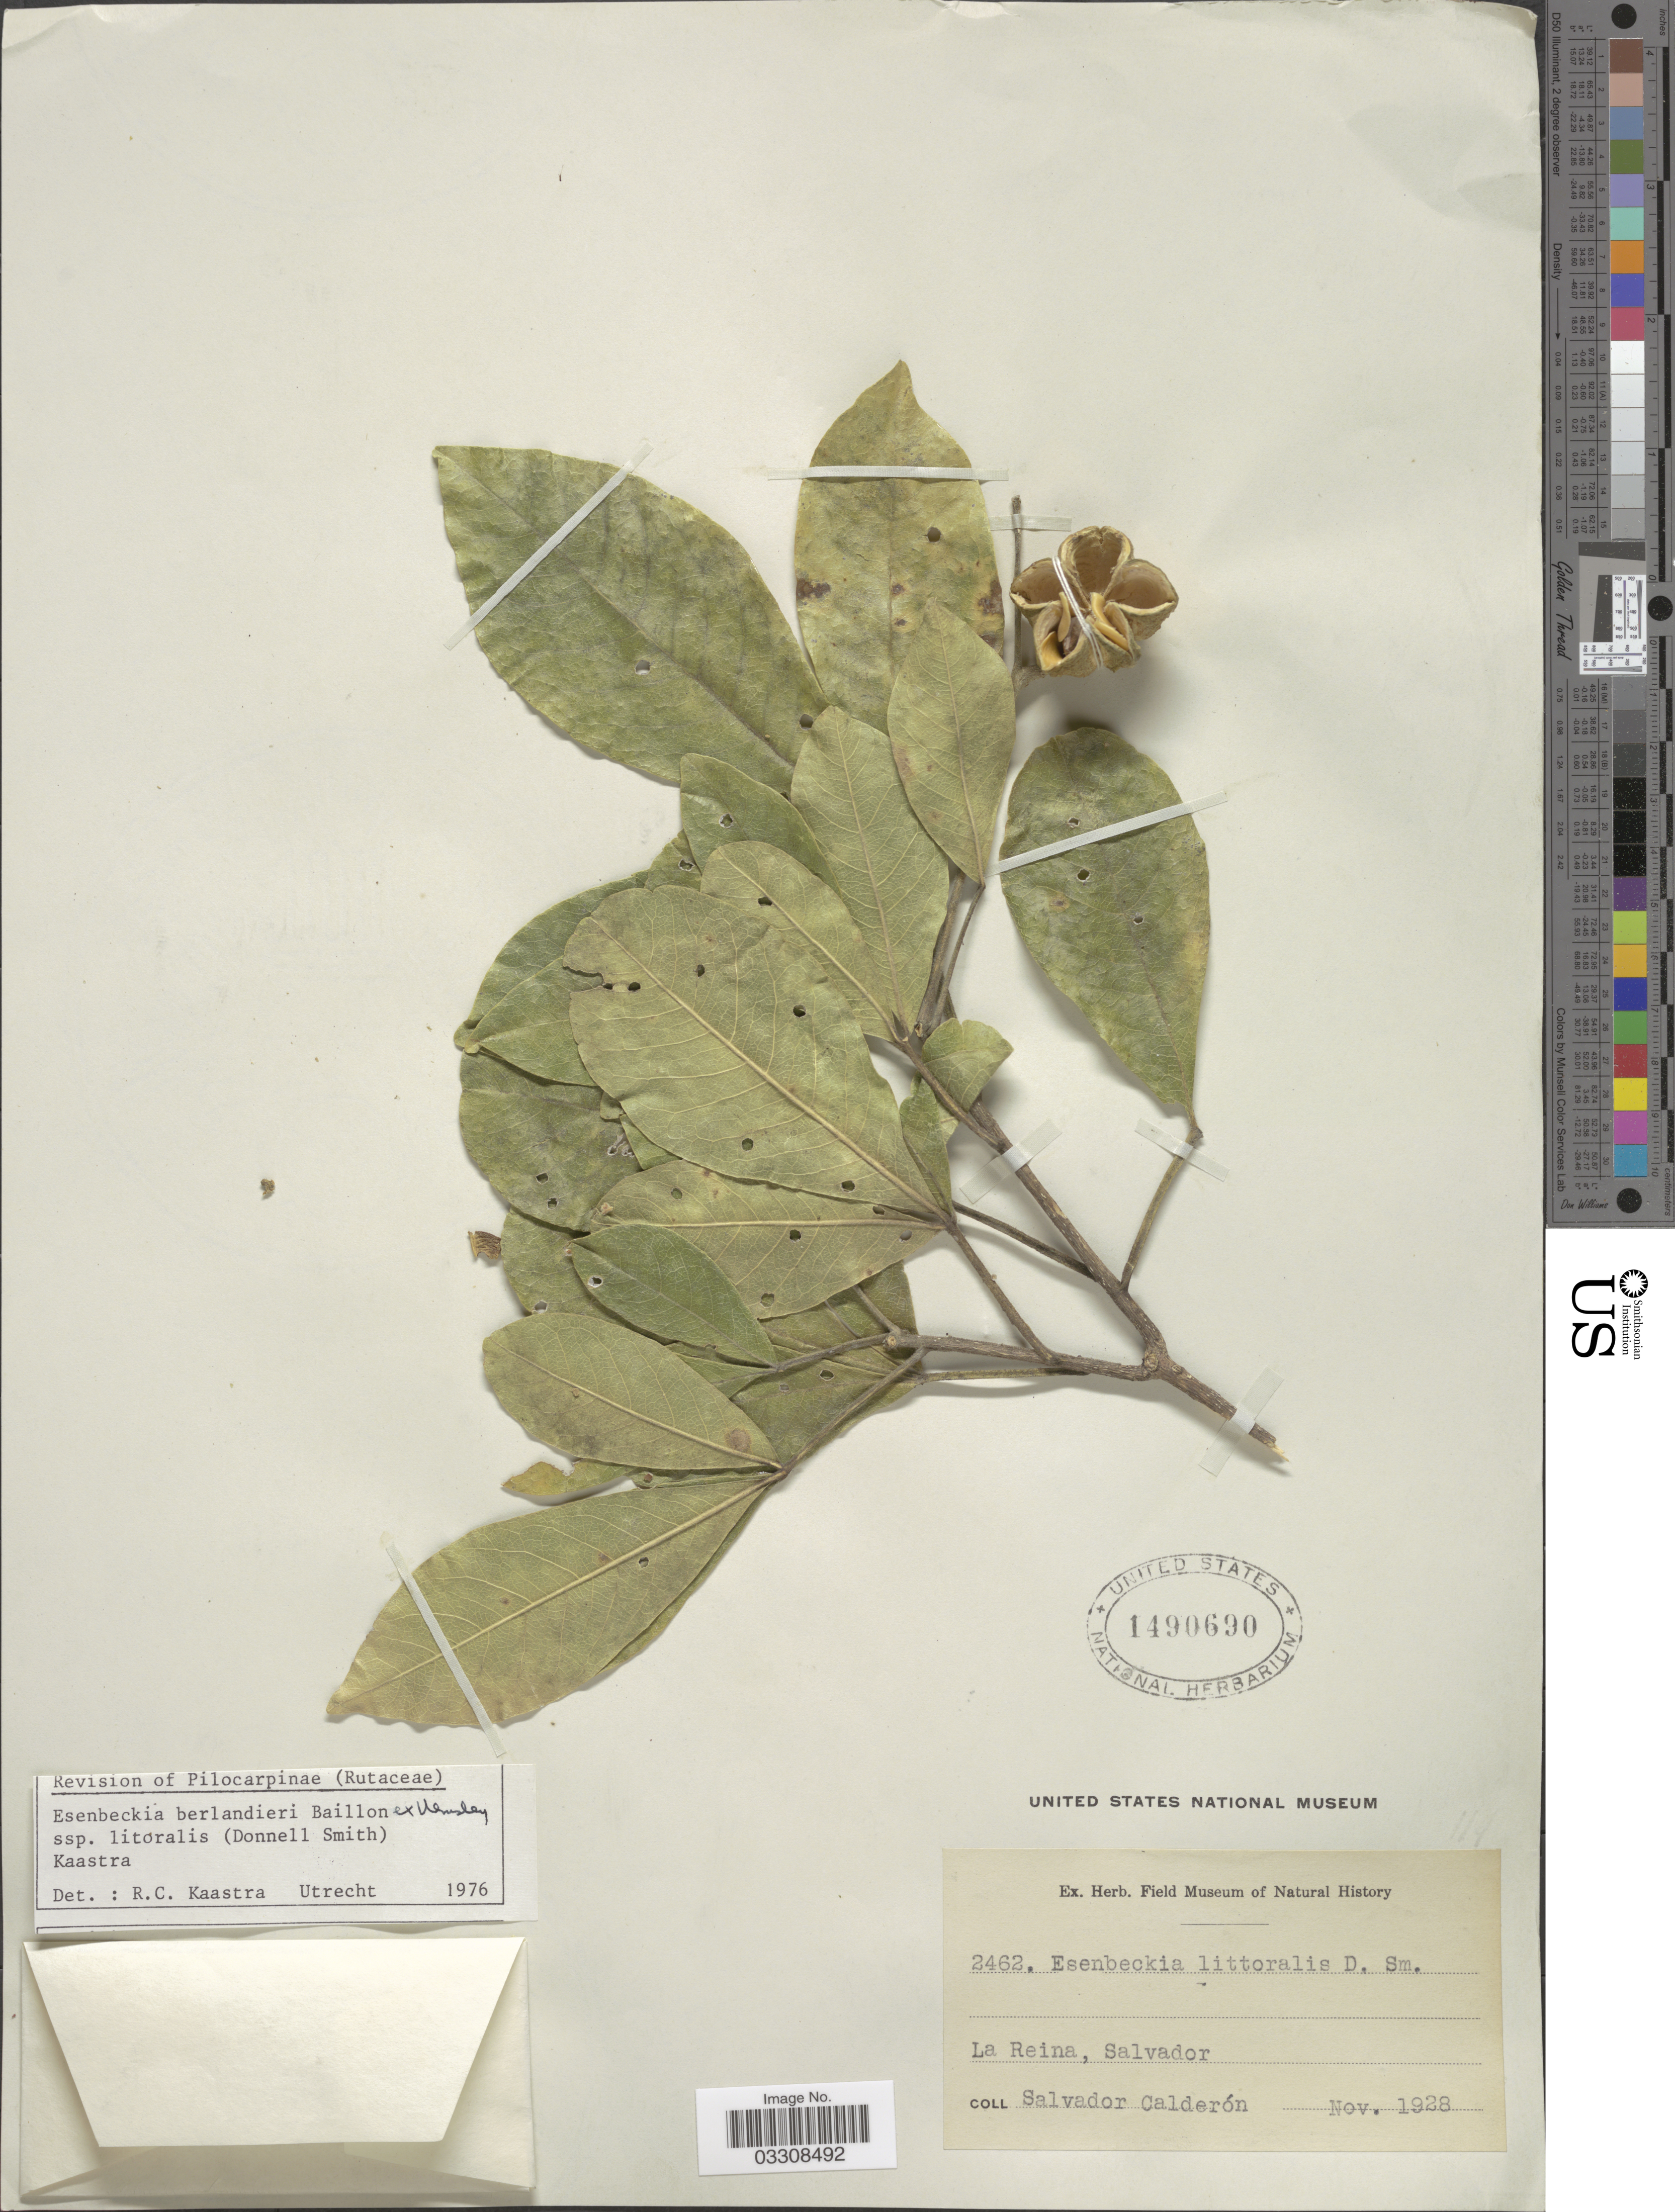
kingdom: Plantae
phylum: Tracheophyta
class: Magnoliopsida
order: Sapindales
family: Rutaceae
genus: Esenbeckia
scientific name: Esenbeckia berlandieri subsp. litoralis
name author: (Donn. Sm.) Kaastra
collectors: S. Calderón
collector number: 2462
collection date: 1928-11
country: El Salvador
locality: La Reina.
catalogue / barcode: US 1490690